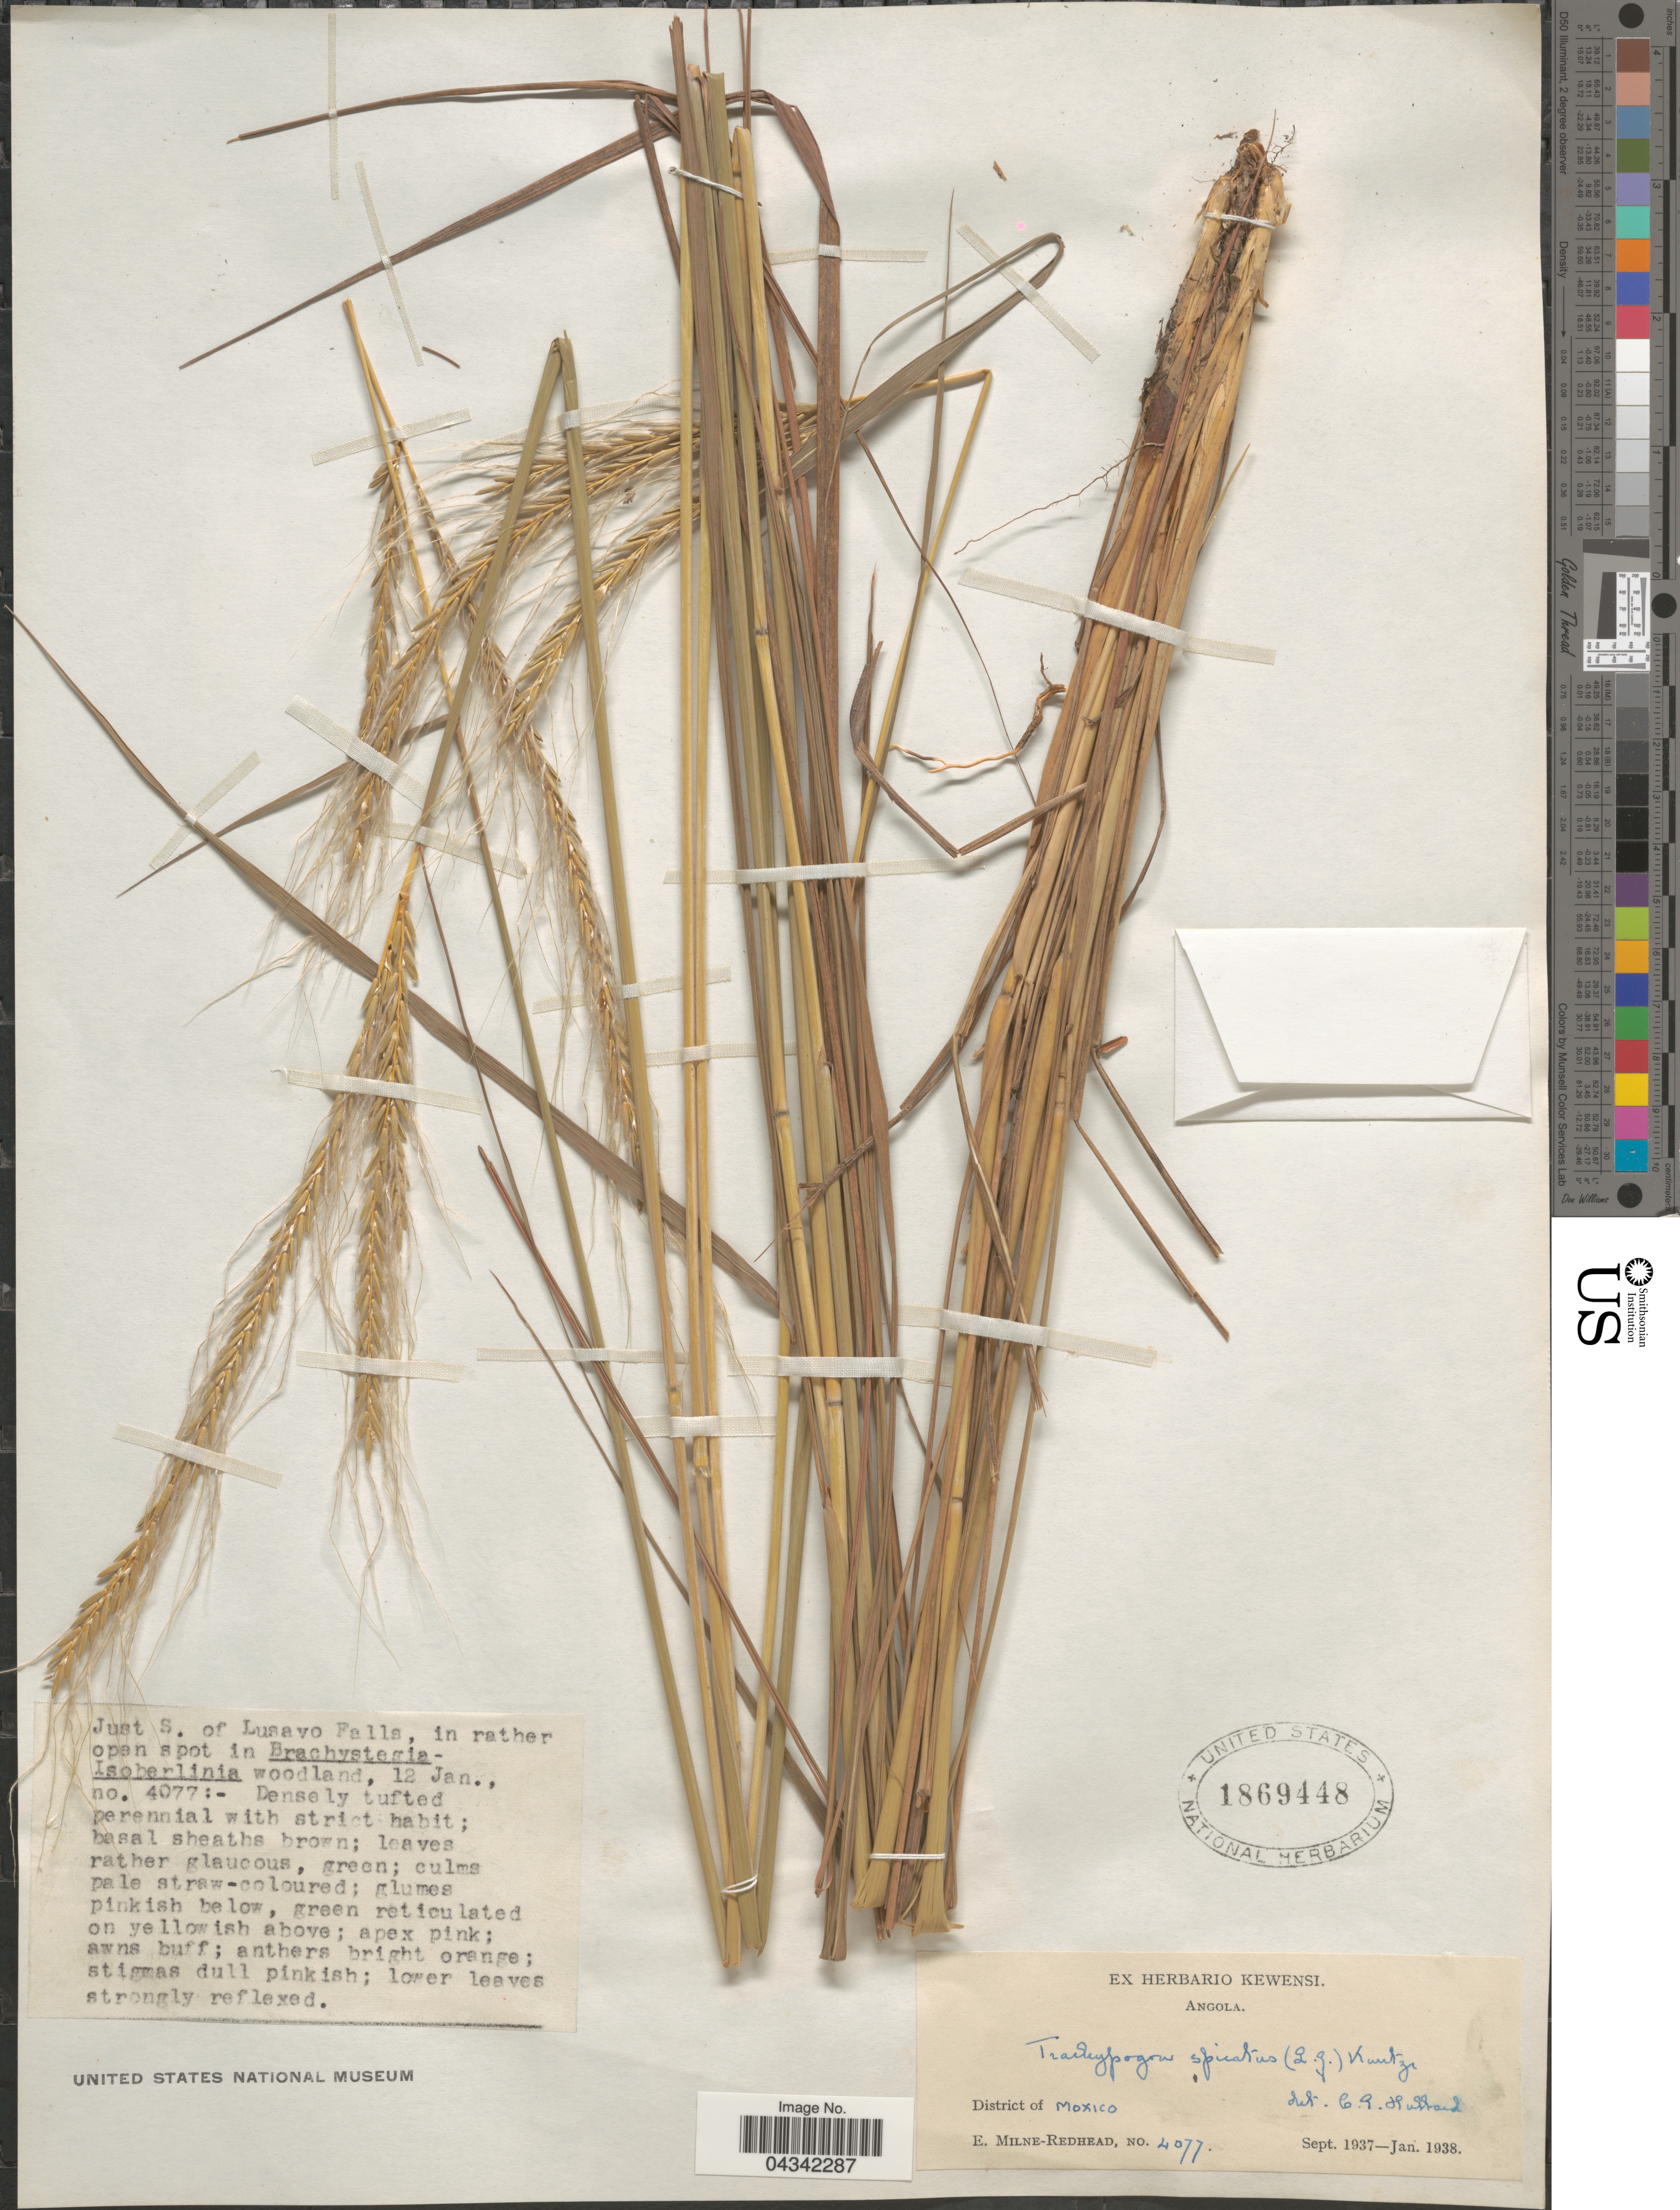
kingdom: Plantae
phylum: Tracheophyta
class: Liliopsida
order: Poales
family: Poaceae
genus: Trachypogon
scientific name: Trachypogon spicatus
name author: (L. f.) Kuntze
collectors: E. W. Milne-Redhead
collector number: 4077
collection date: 1937-09/1938-01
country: Angola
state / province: Moxico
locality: District of Moxico. Just S. of Lusavo Falls, in rather open spot in Brachystegia-Isoberlinia woodland.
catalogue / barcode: US 1869448